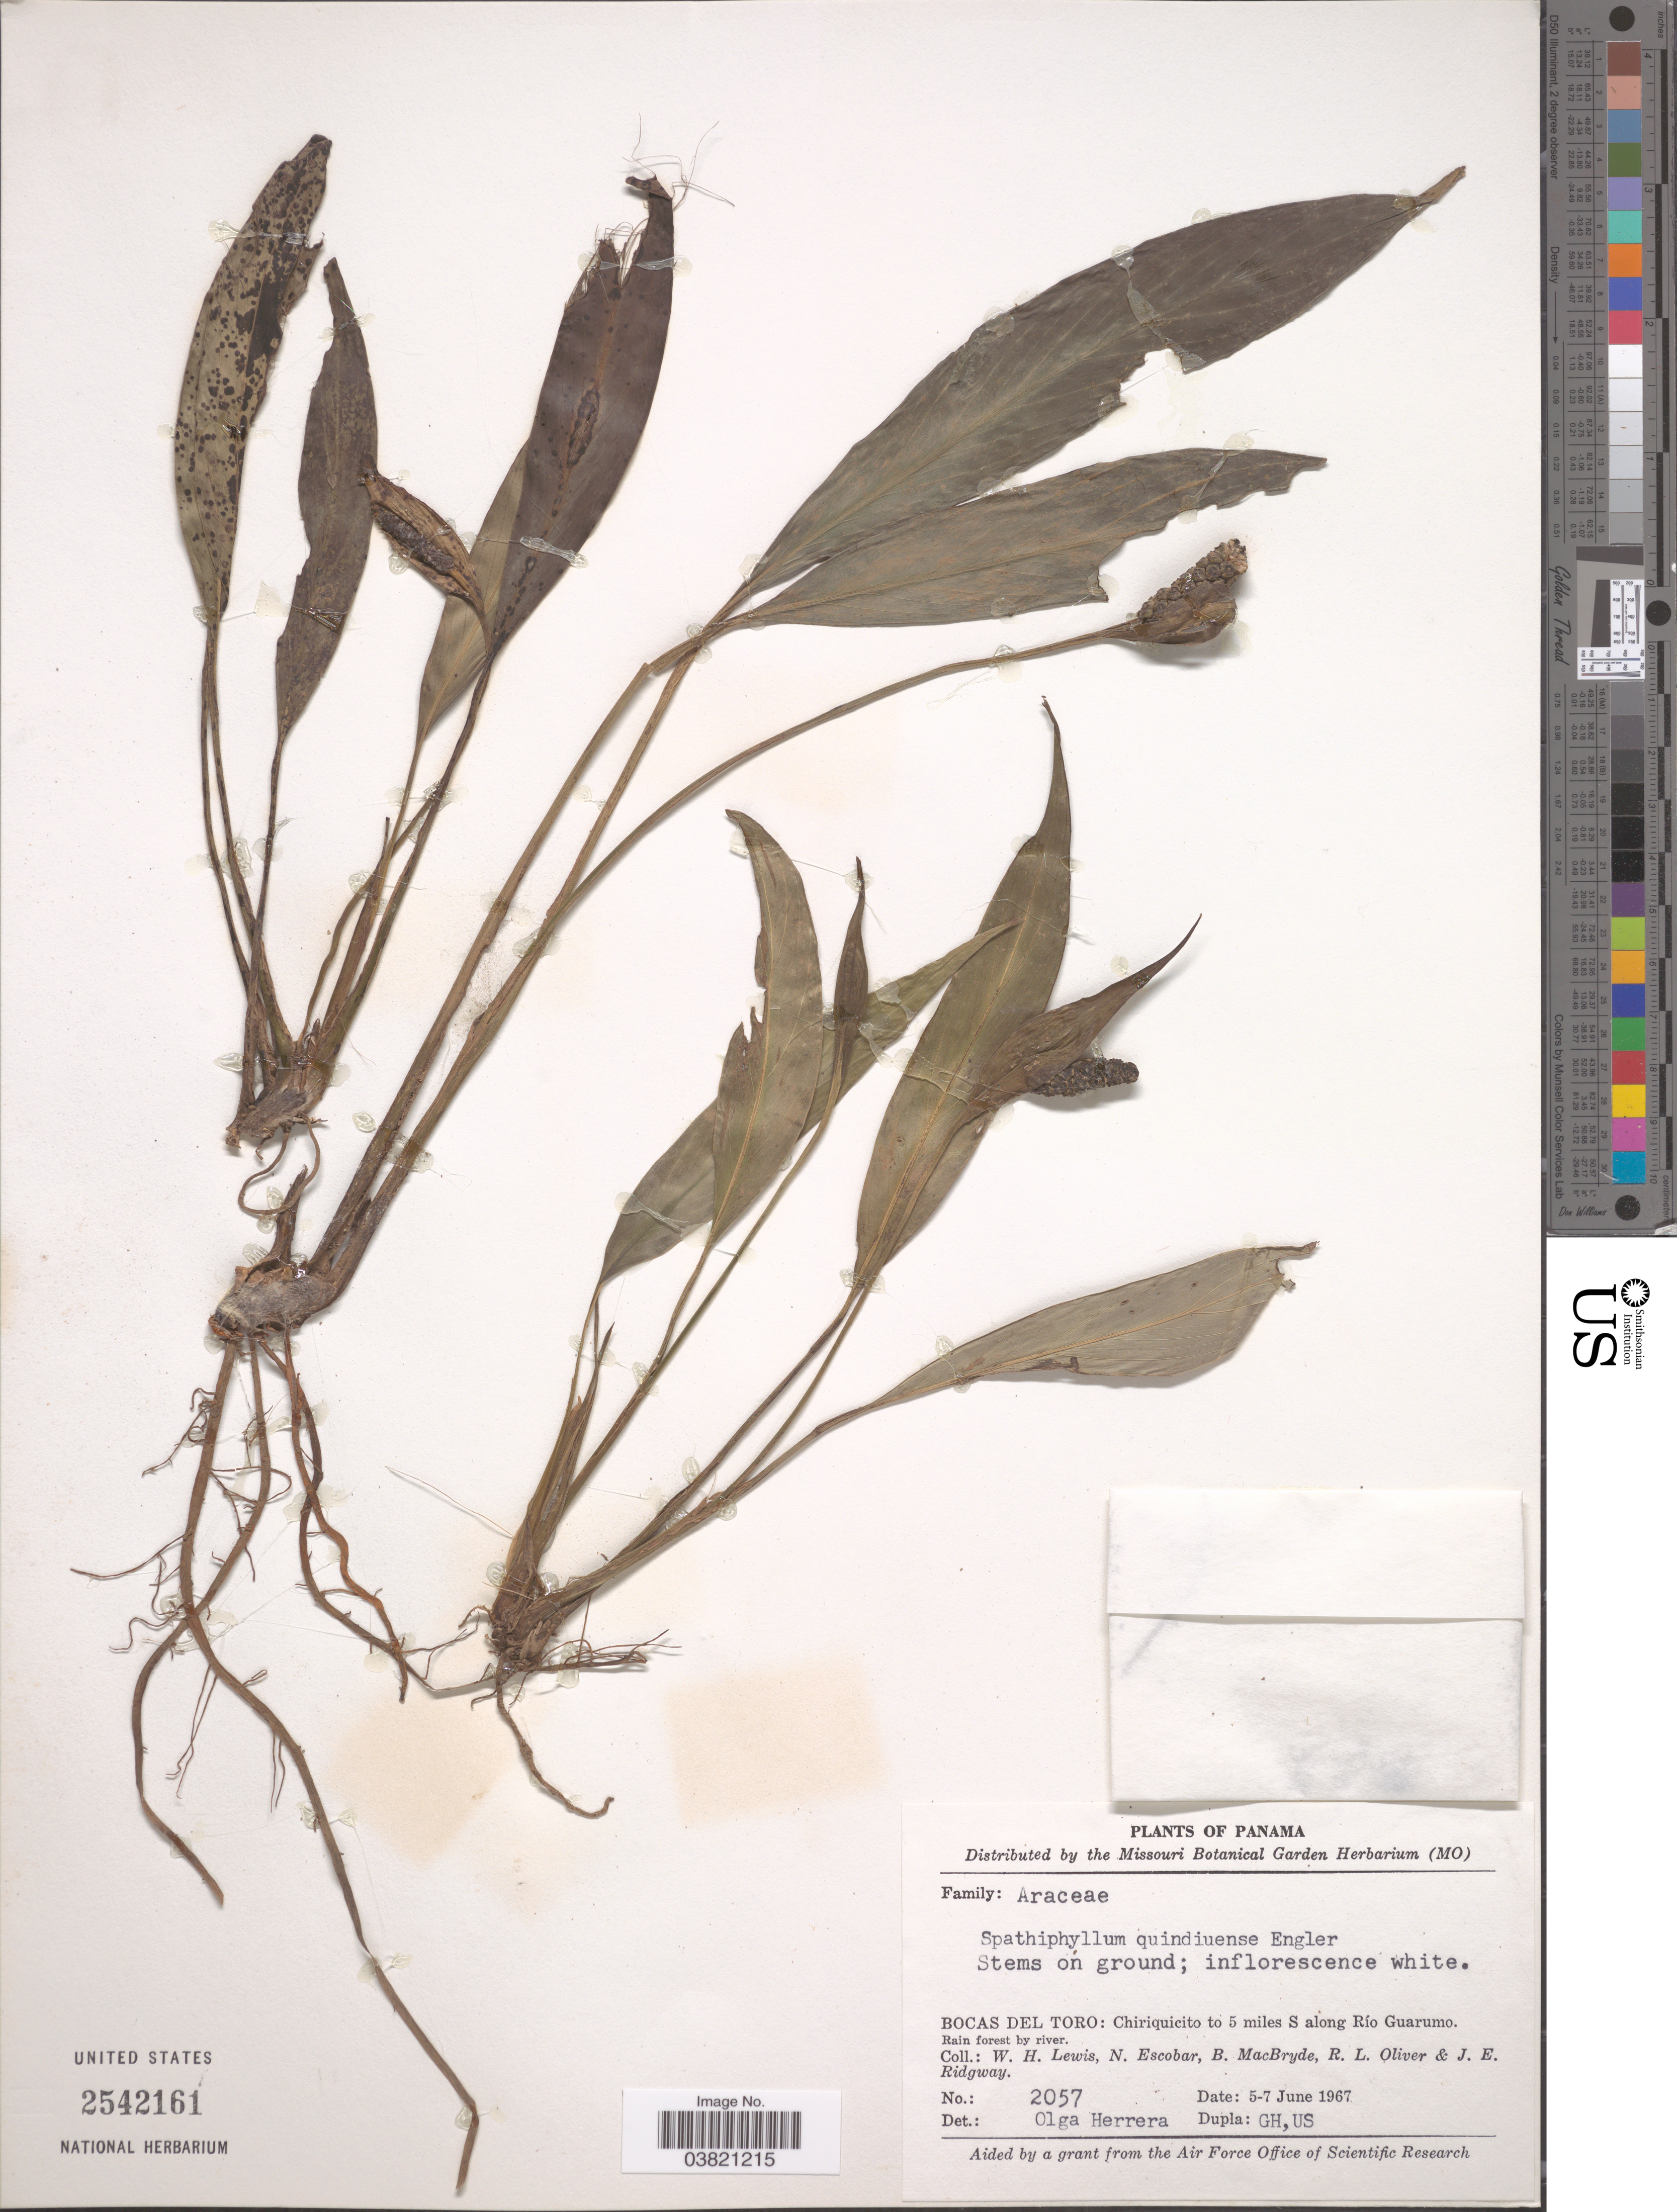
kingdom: Plantae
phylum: Tracheophyta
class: Liliopsida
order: Alismatales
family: Araceae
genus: Spathiphyllum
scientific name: Spathiphyllum quindiuense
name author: Engl.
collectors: W. H. Lewis, N. Escobar, B. MacBryde, R. Oliver & J. Ridgway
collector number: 2057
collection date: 1967-06-05/1967-06-07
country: Panama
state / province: Bocas del Toro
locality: Chiriguicito to 5 miles S along Río Guarumo.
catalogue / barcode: US 2542161